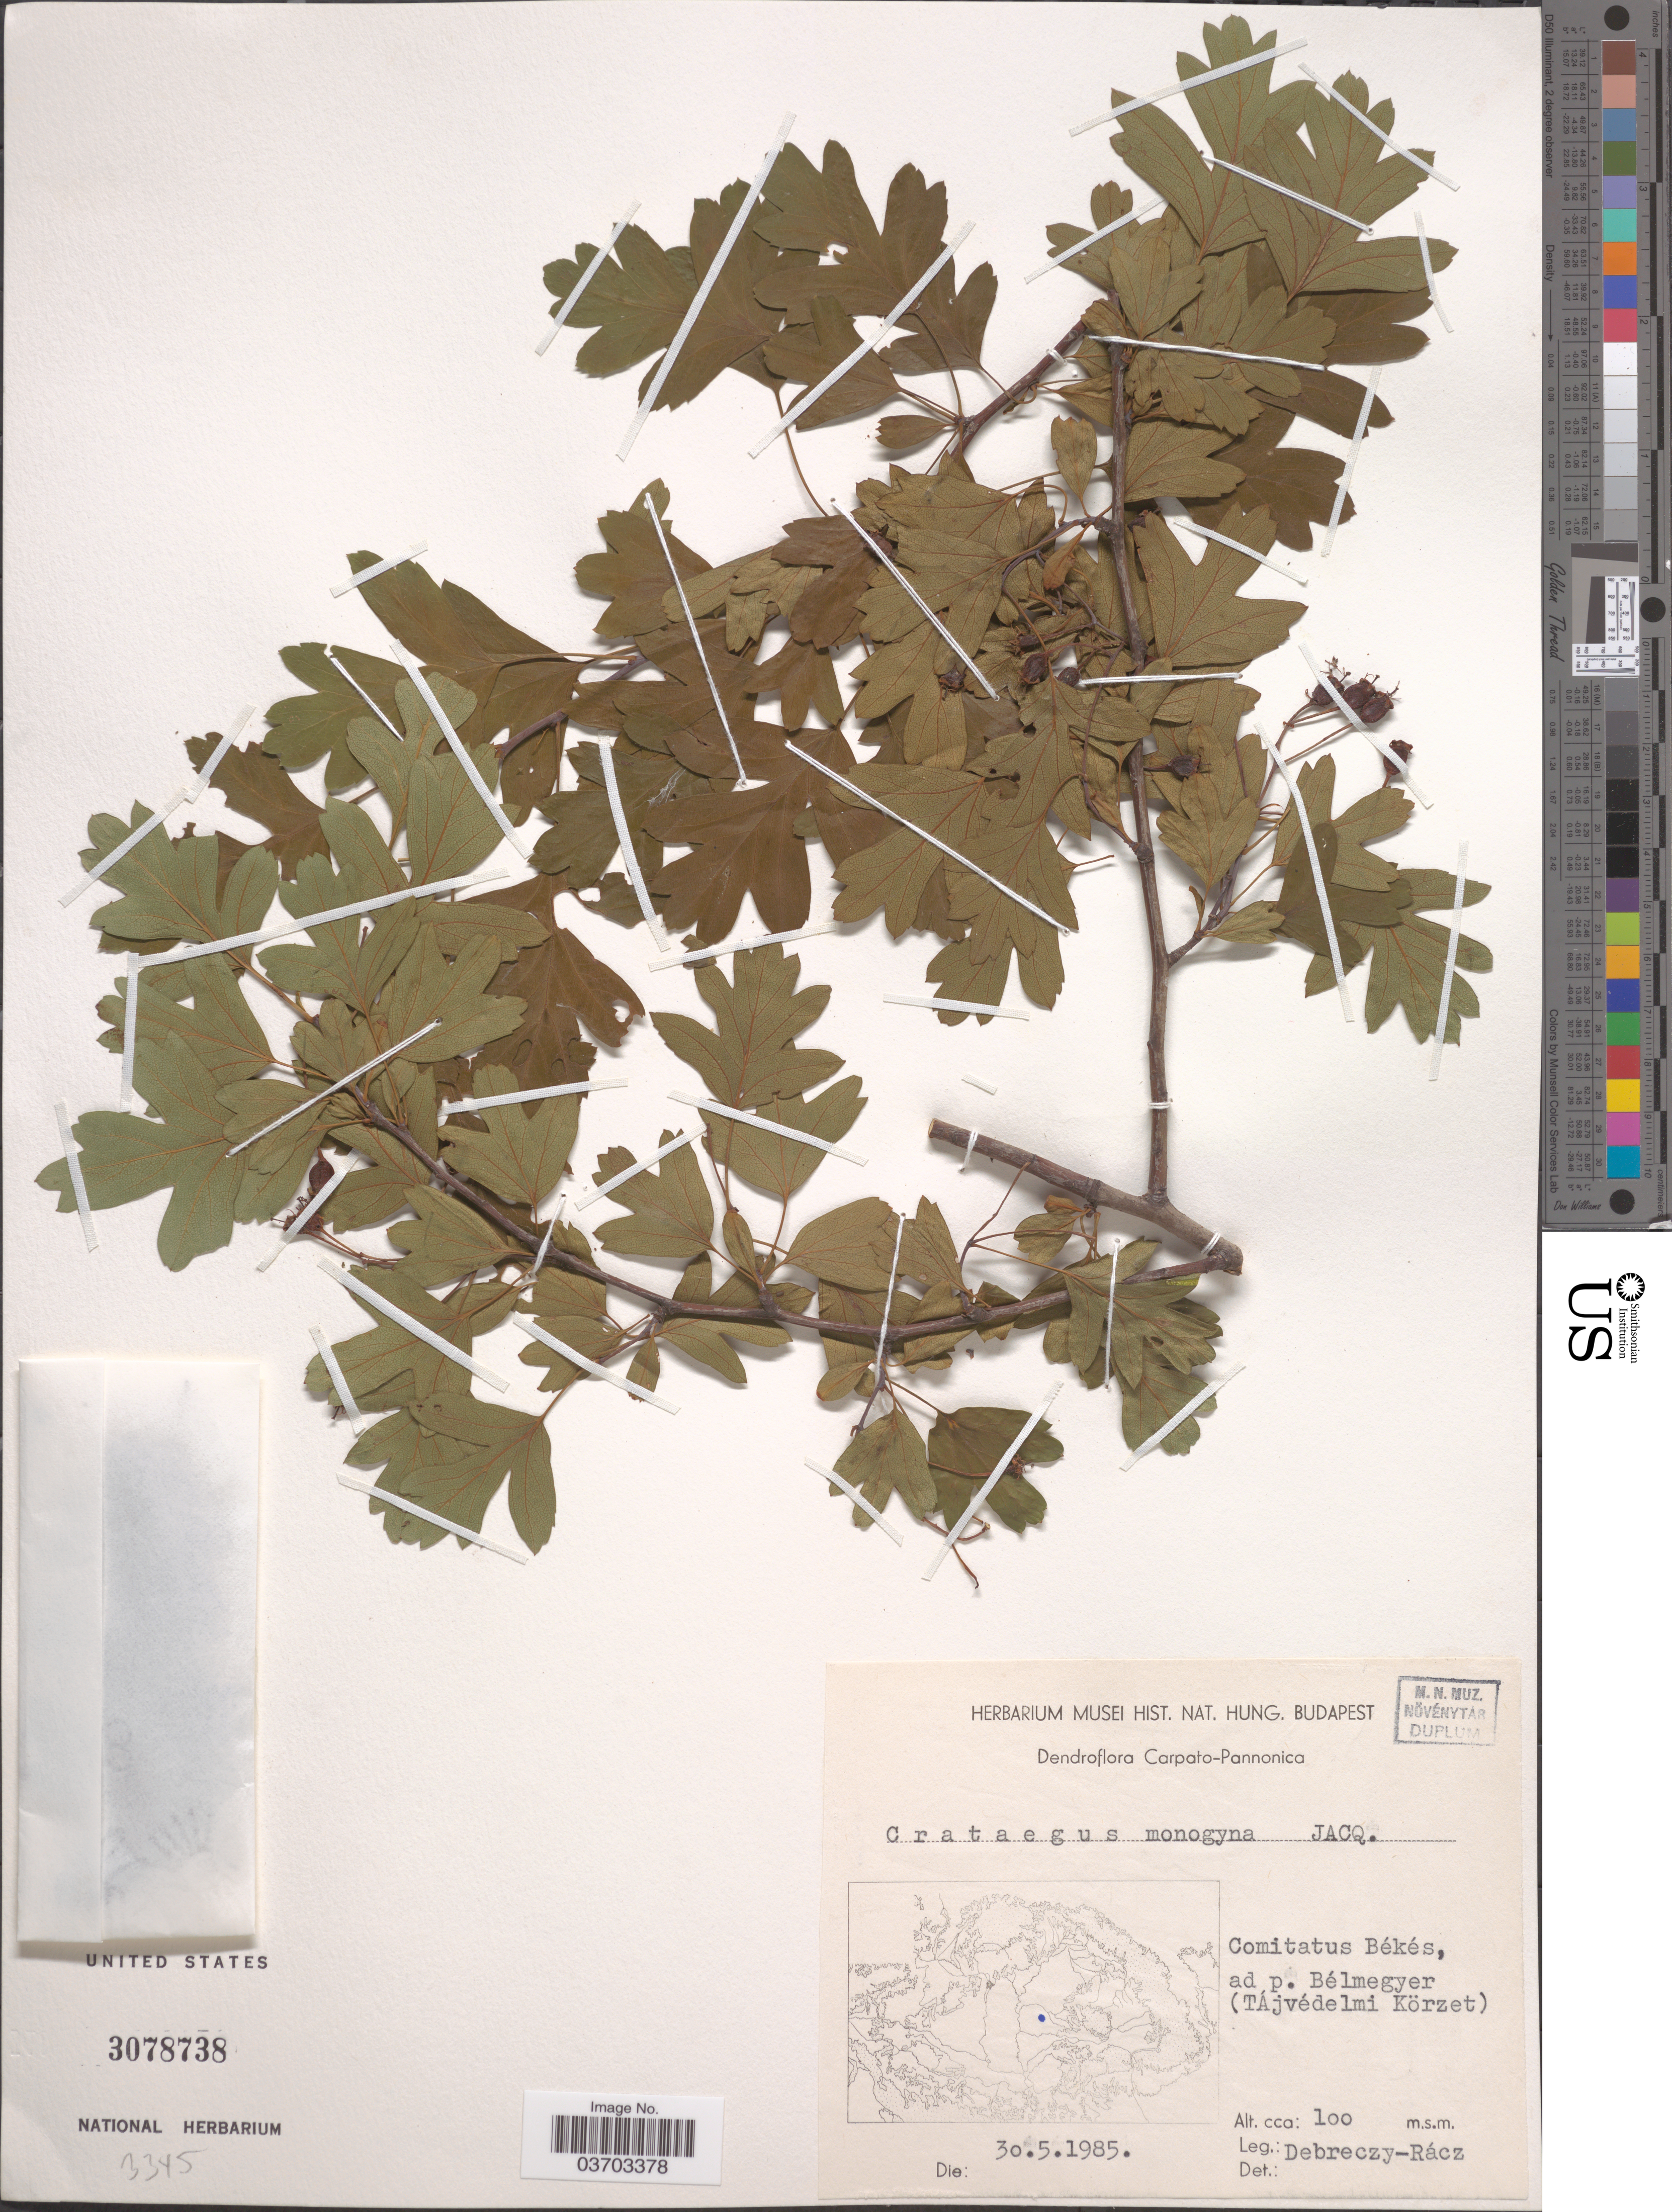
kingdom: Plantae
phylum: Tracheophyta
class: Magnoliopsida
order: Rosales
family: Rosaceae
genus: Crataegus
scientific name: Crataegus monogyna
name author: Lindin.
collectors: Debreczy-Rácz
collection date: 1985-05-30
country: Hungary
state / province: Békés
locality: Comitatus Békés, ad p. Bélmegyer (Tájvédelmi Körzet).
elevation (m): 100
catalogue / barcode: US 3078738